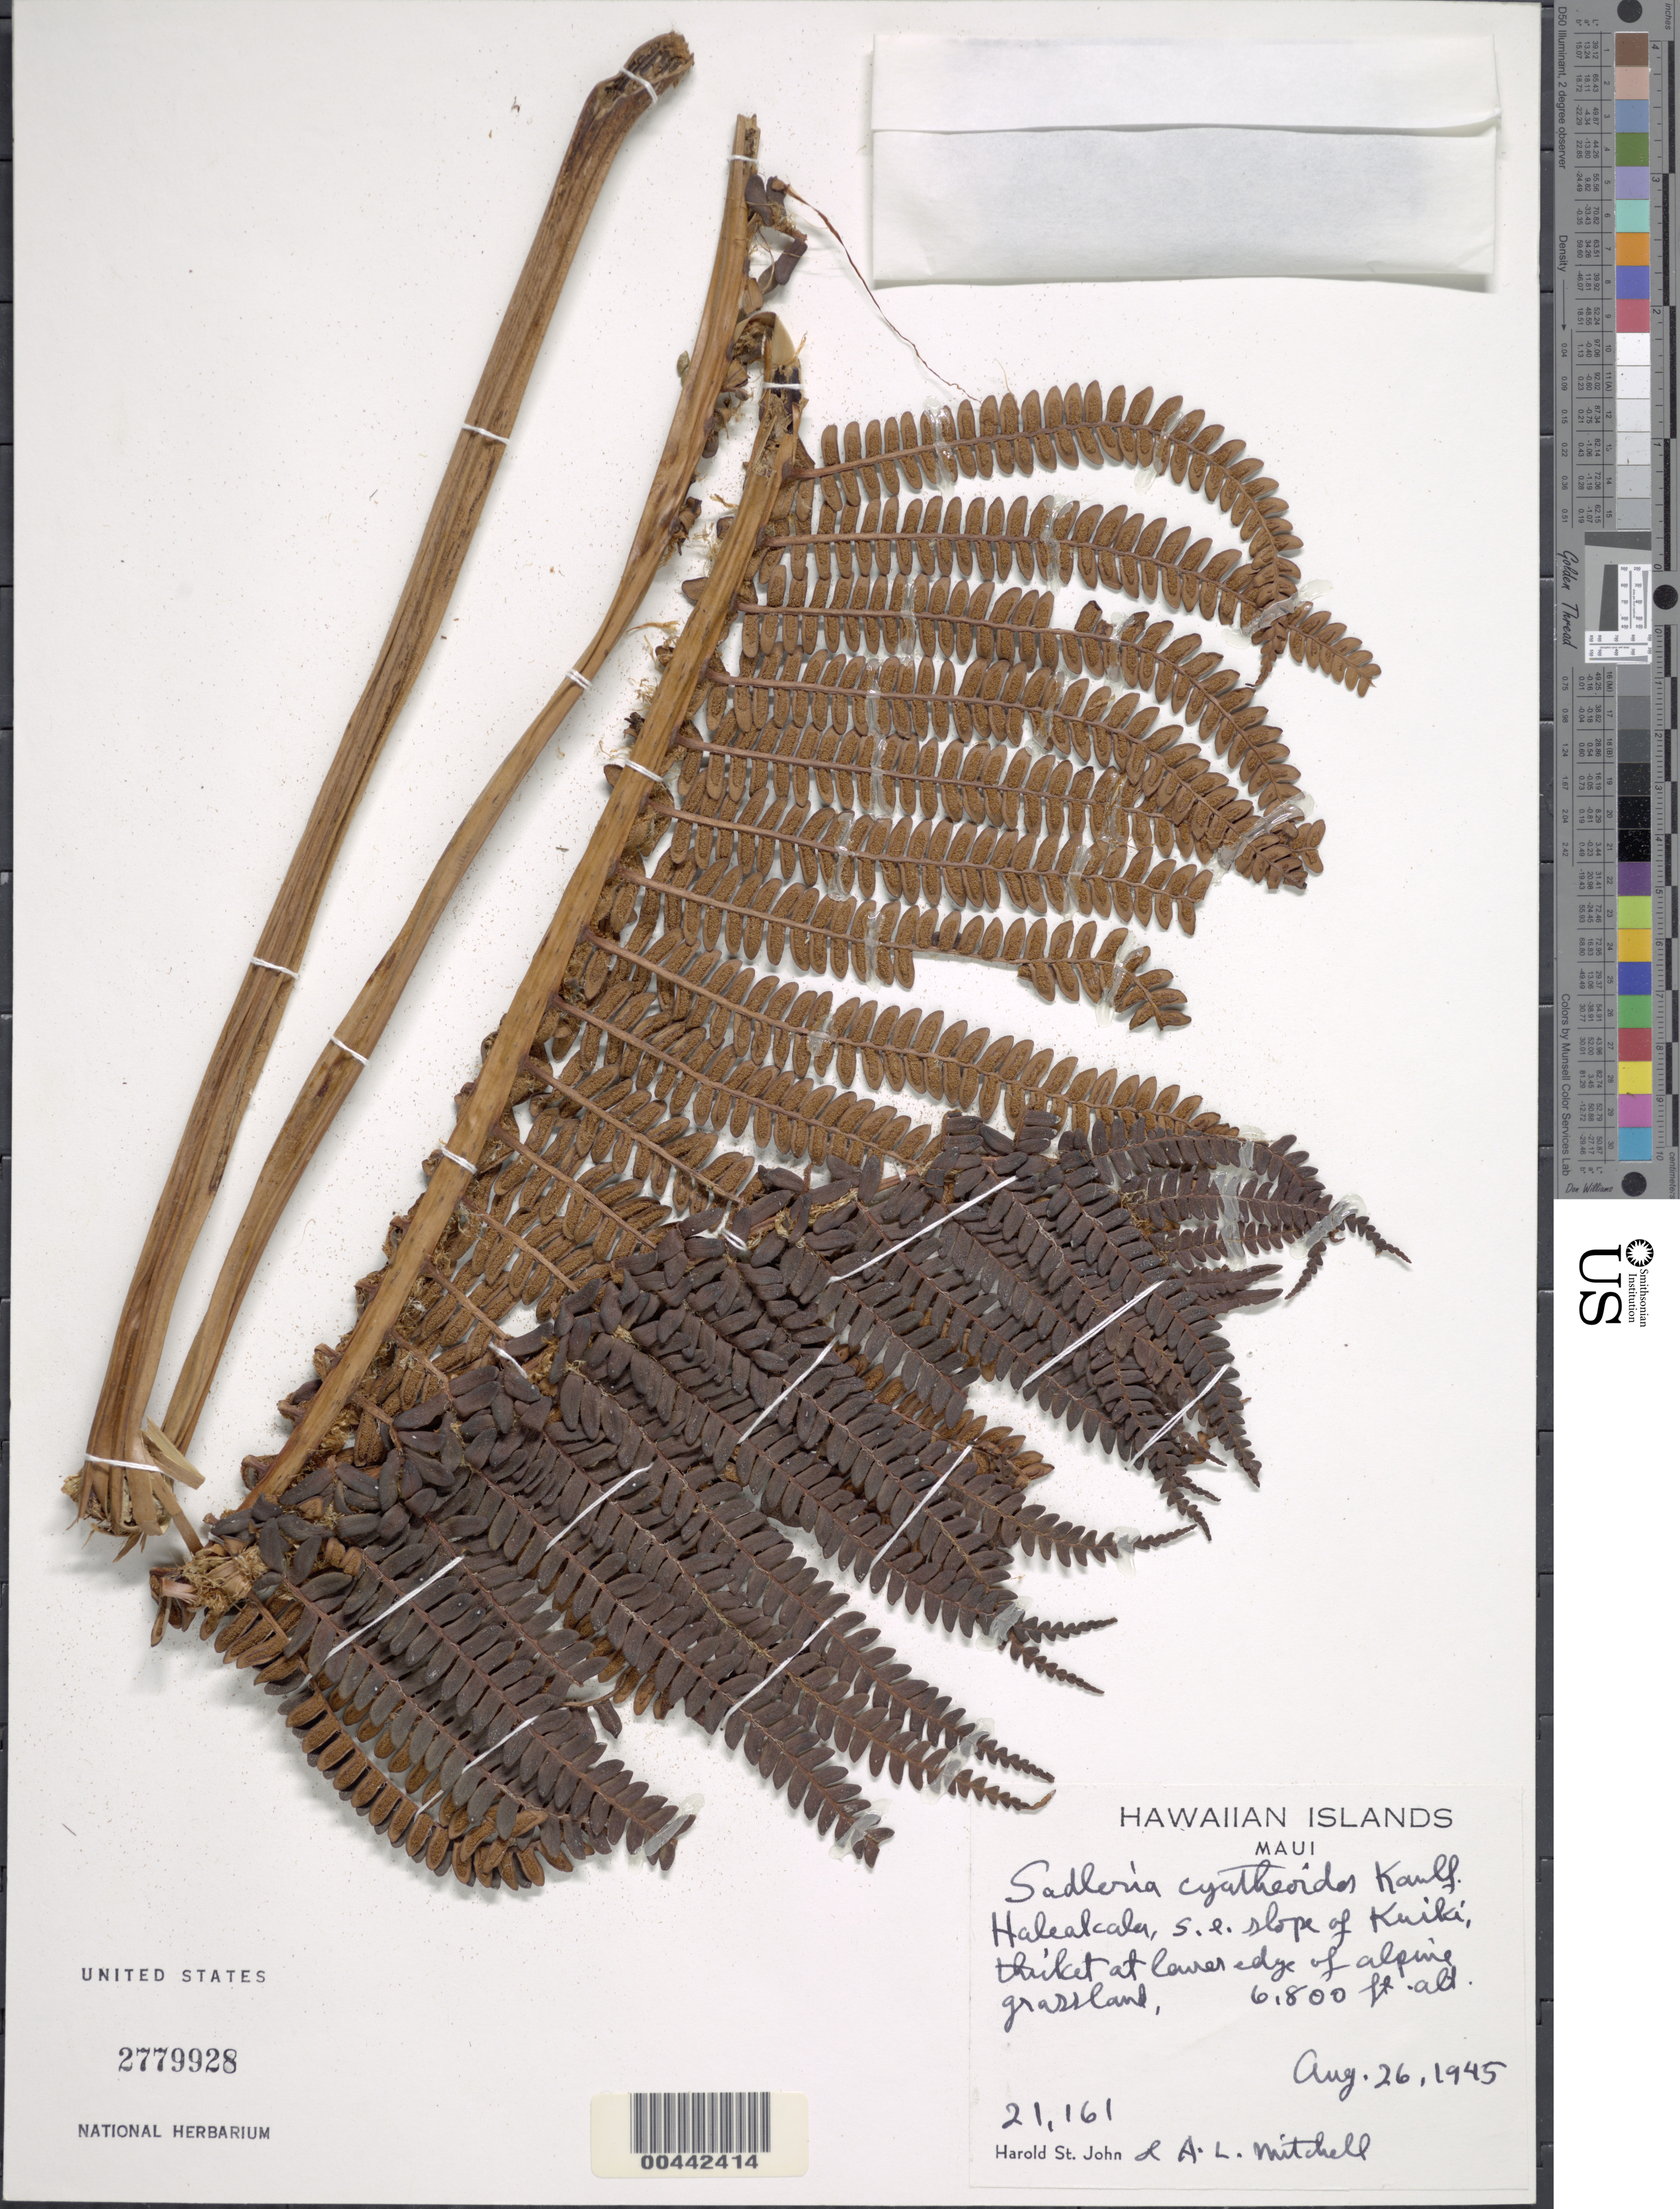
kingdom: Plantae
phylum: Tracheophyta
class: Polypodiopsida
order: Polypodiales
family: Blechnaceae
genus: Sadleria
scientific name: Sadleria cyatheoides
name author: Kaulf.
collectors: H. St. John & A. Mitchell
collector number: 21161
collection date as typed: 26 Aug 1945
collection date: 1945-08-26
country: United States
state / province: Hawaii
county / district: Maui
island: Maui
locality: Haleakala, SE slope of Kuiki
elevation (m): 2073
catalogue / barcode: US 2779928